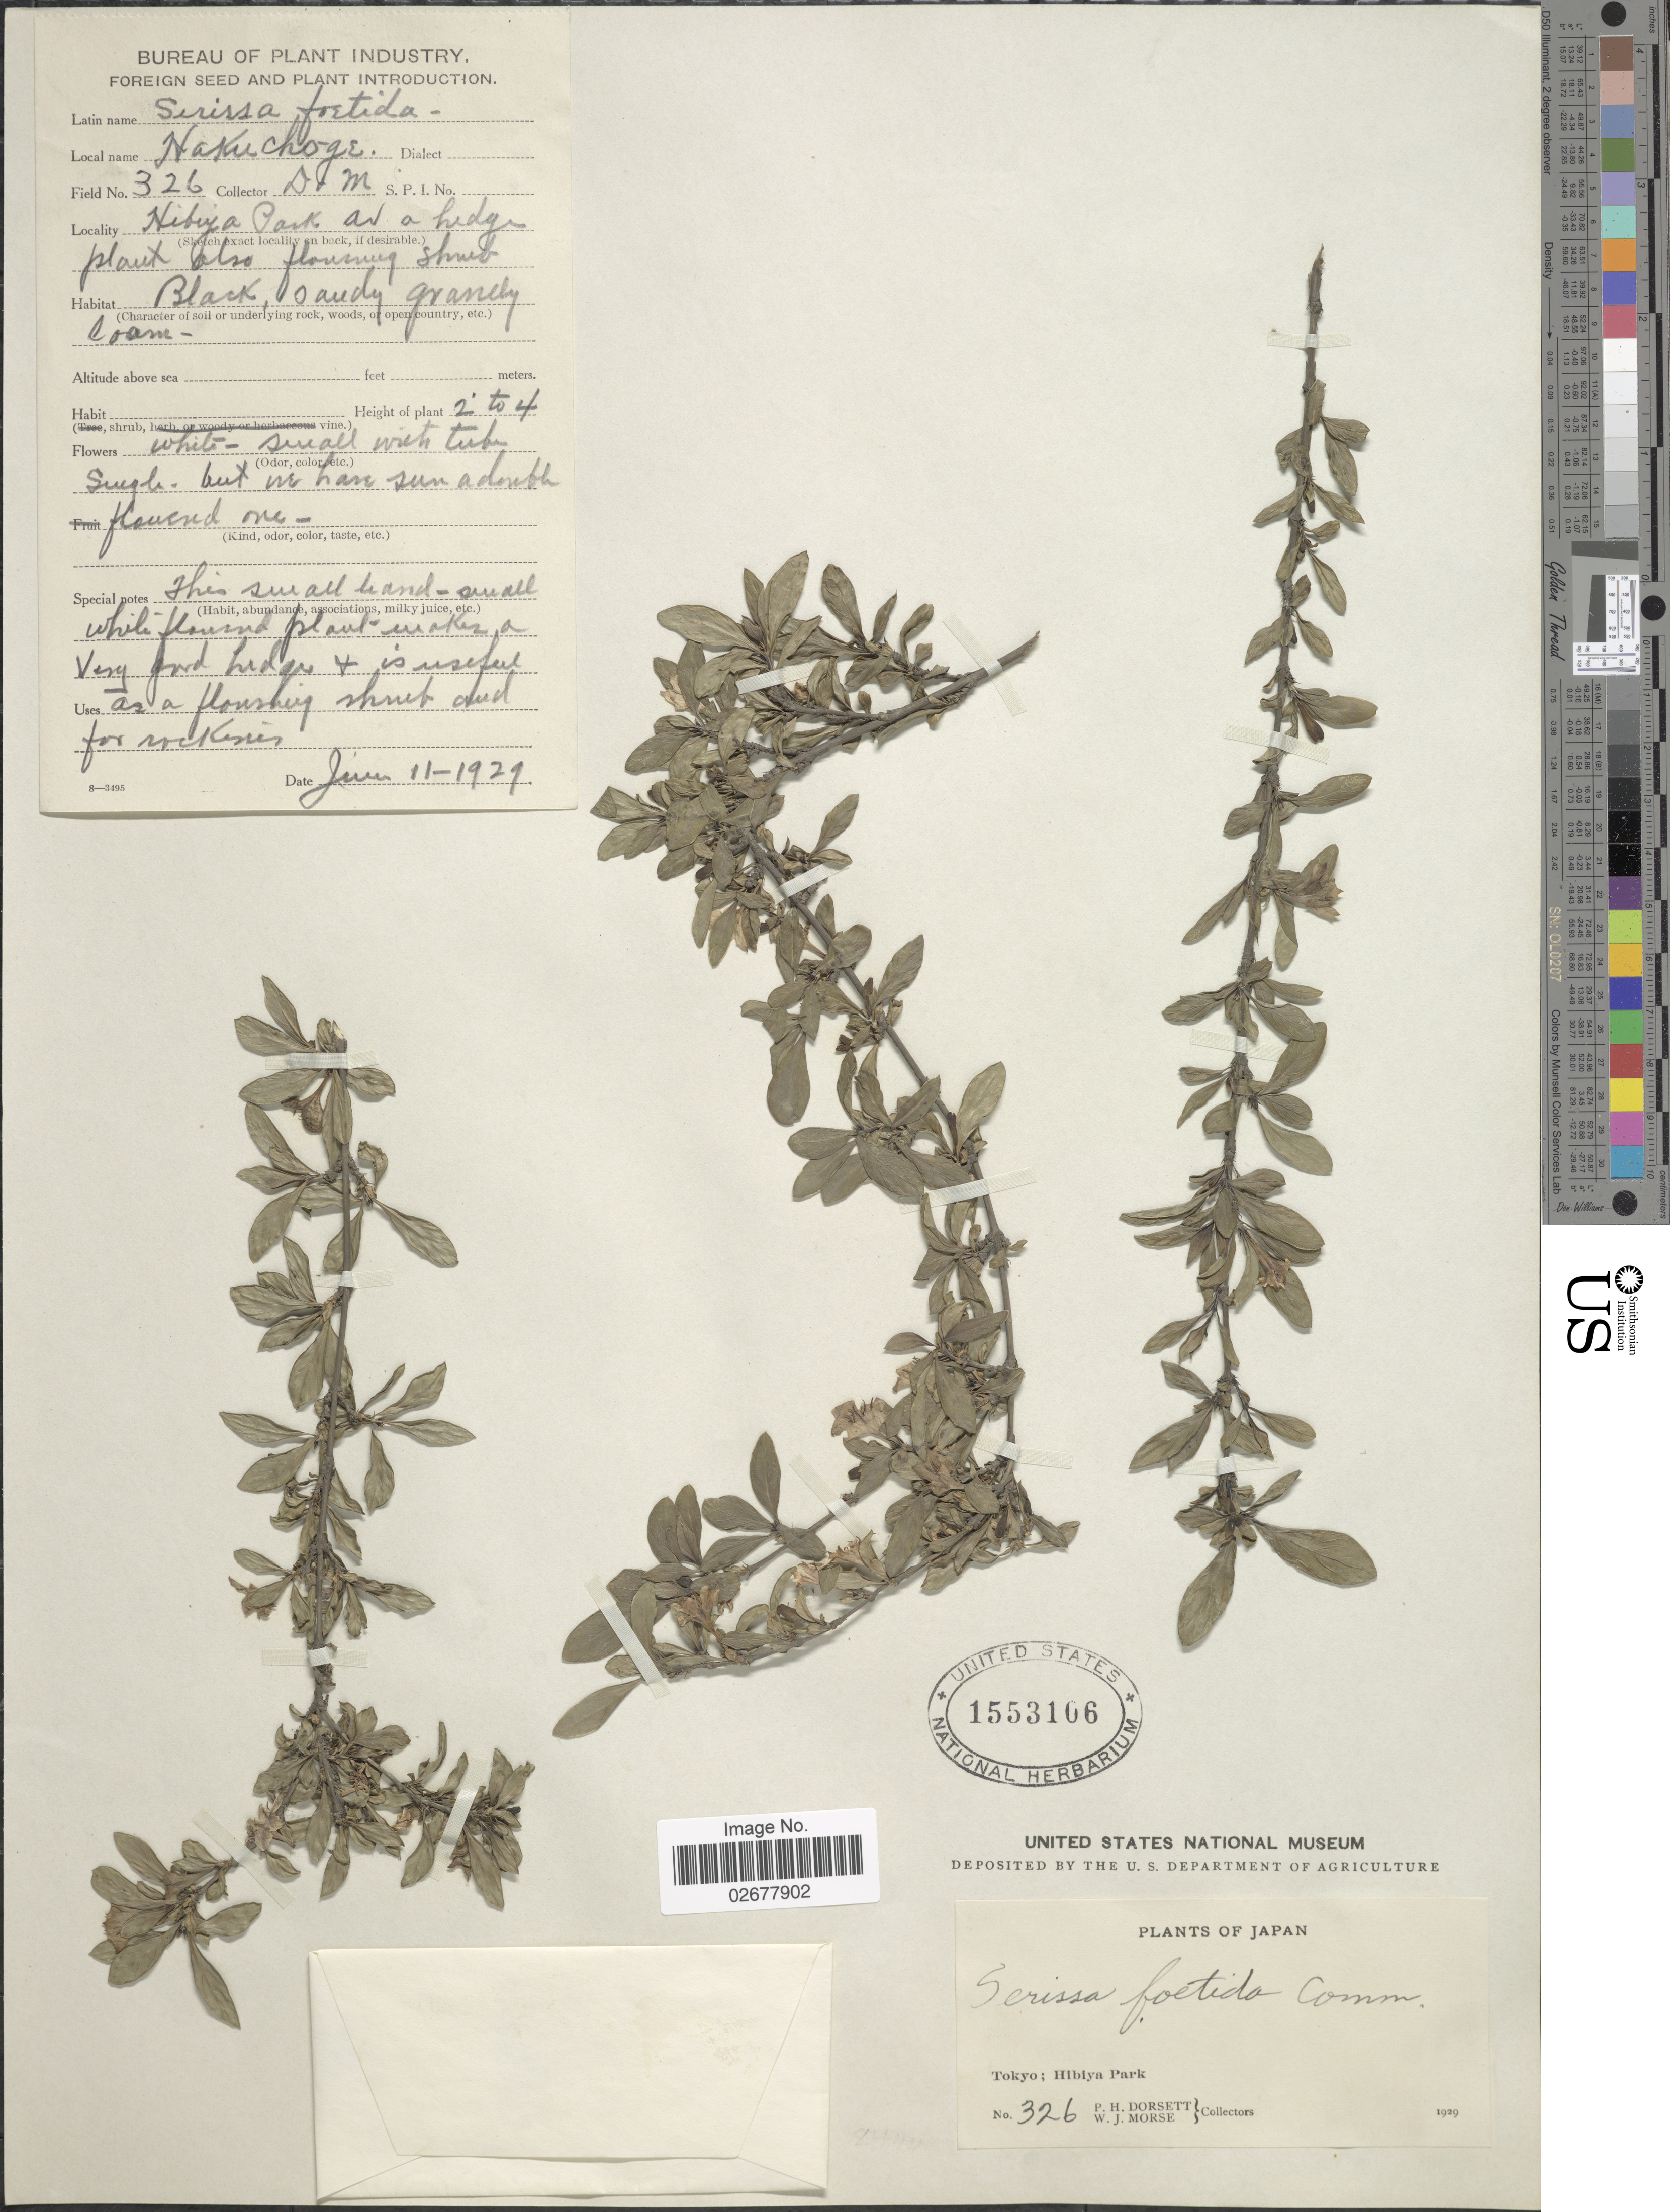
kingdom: Plantae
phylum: Tracheophyta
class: Magnoliopsida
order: Gentianales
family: Rubiaceae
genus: Serissa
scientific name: Serissa japonica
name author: (Thunb.) Thunb.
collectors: P. H. Dorsett & W. J. Morse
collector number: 326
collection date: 1929-06-11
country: Japan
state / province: Tokyo, Federal City of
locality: Hibiya Park ad a hedge plant also f [illegible text] shrub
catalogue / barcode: US 1553106